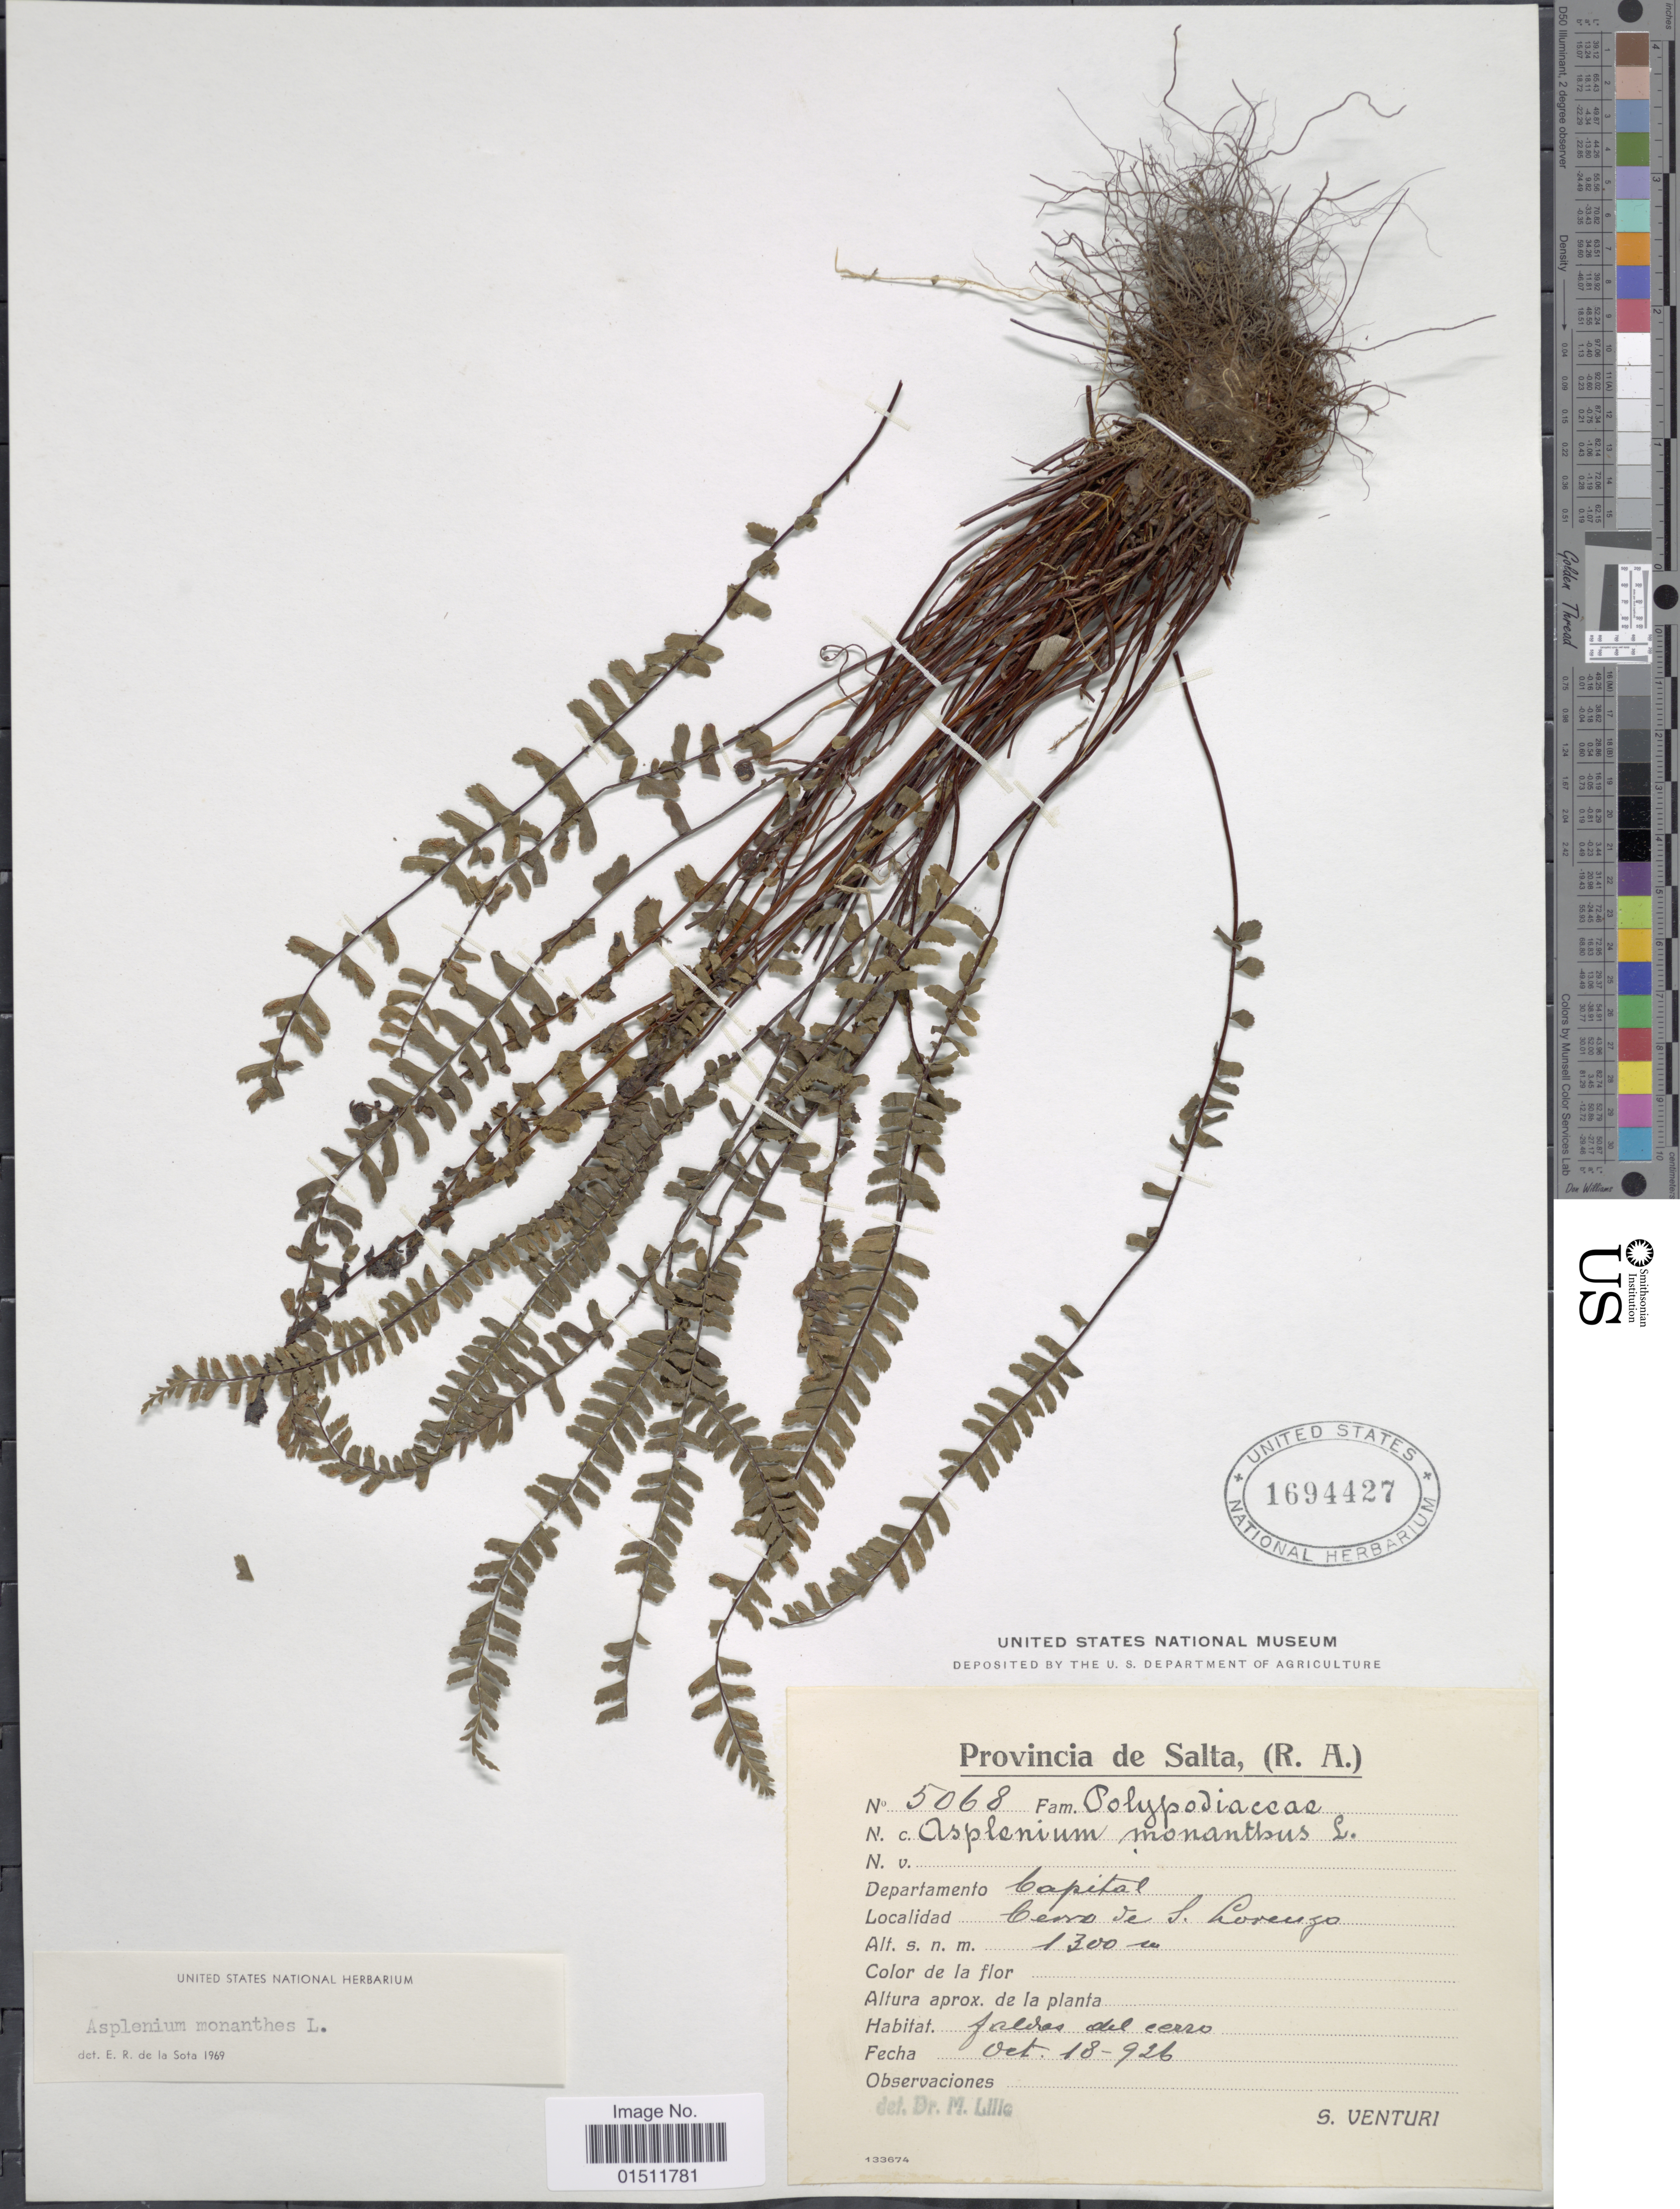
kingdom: Plantae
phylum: Tracheophyta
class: Polypodiopsida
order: Polypodiales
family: Aspleniaceae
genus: Asplenium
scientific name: Asplenium monanthes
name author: L.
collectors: S. Venturi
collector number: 5068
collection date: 1926-10-18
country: Argentina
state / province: Salta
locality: Cerro de S. Lorenzo, Departamento Capital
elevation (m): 1300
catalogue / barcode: US 1694427